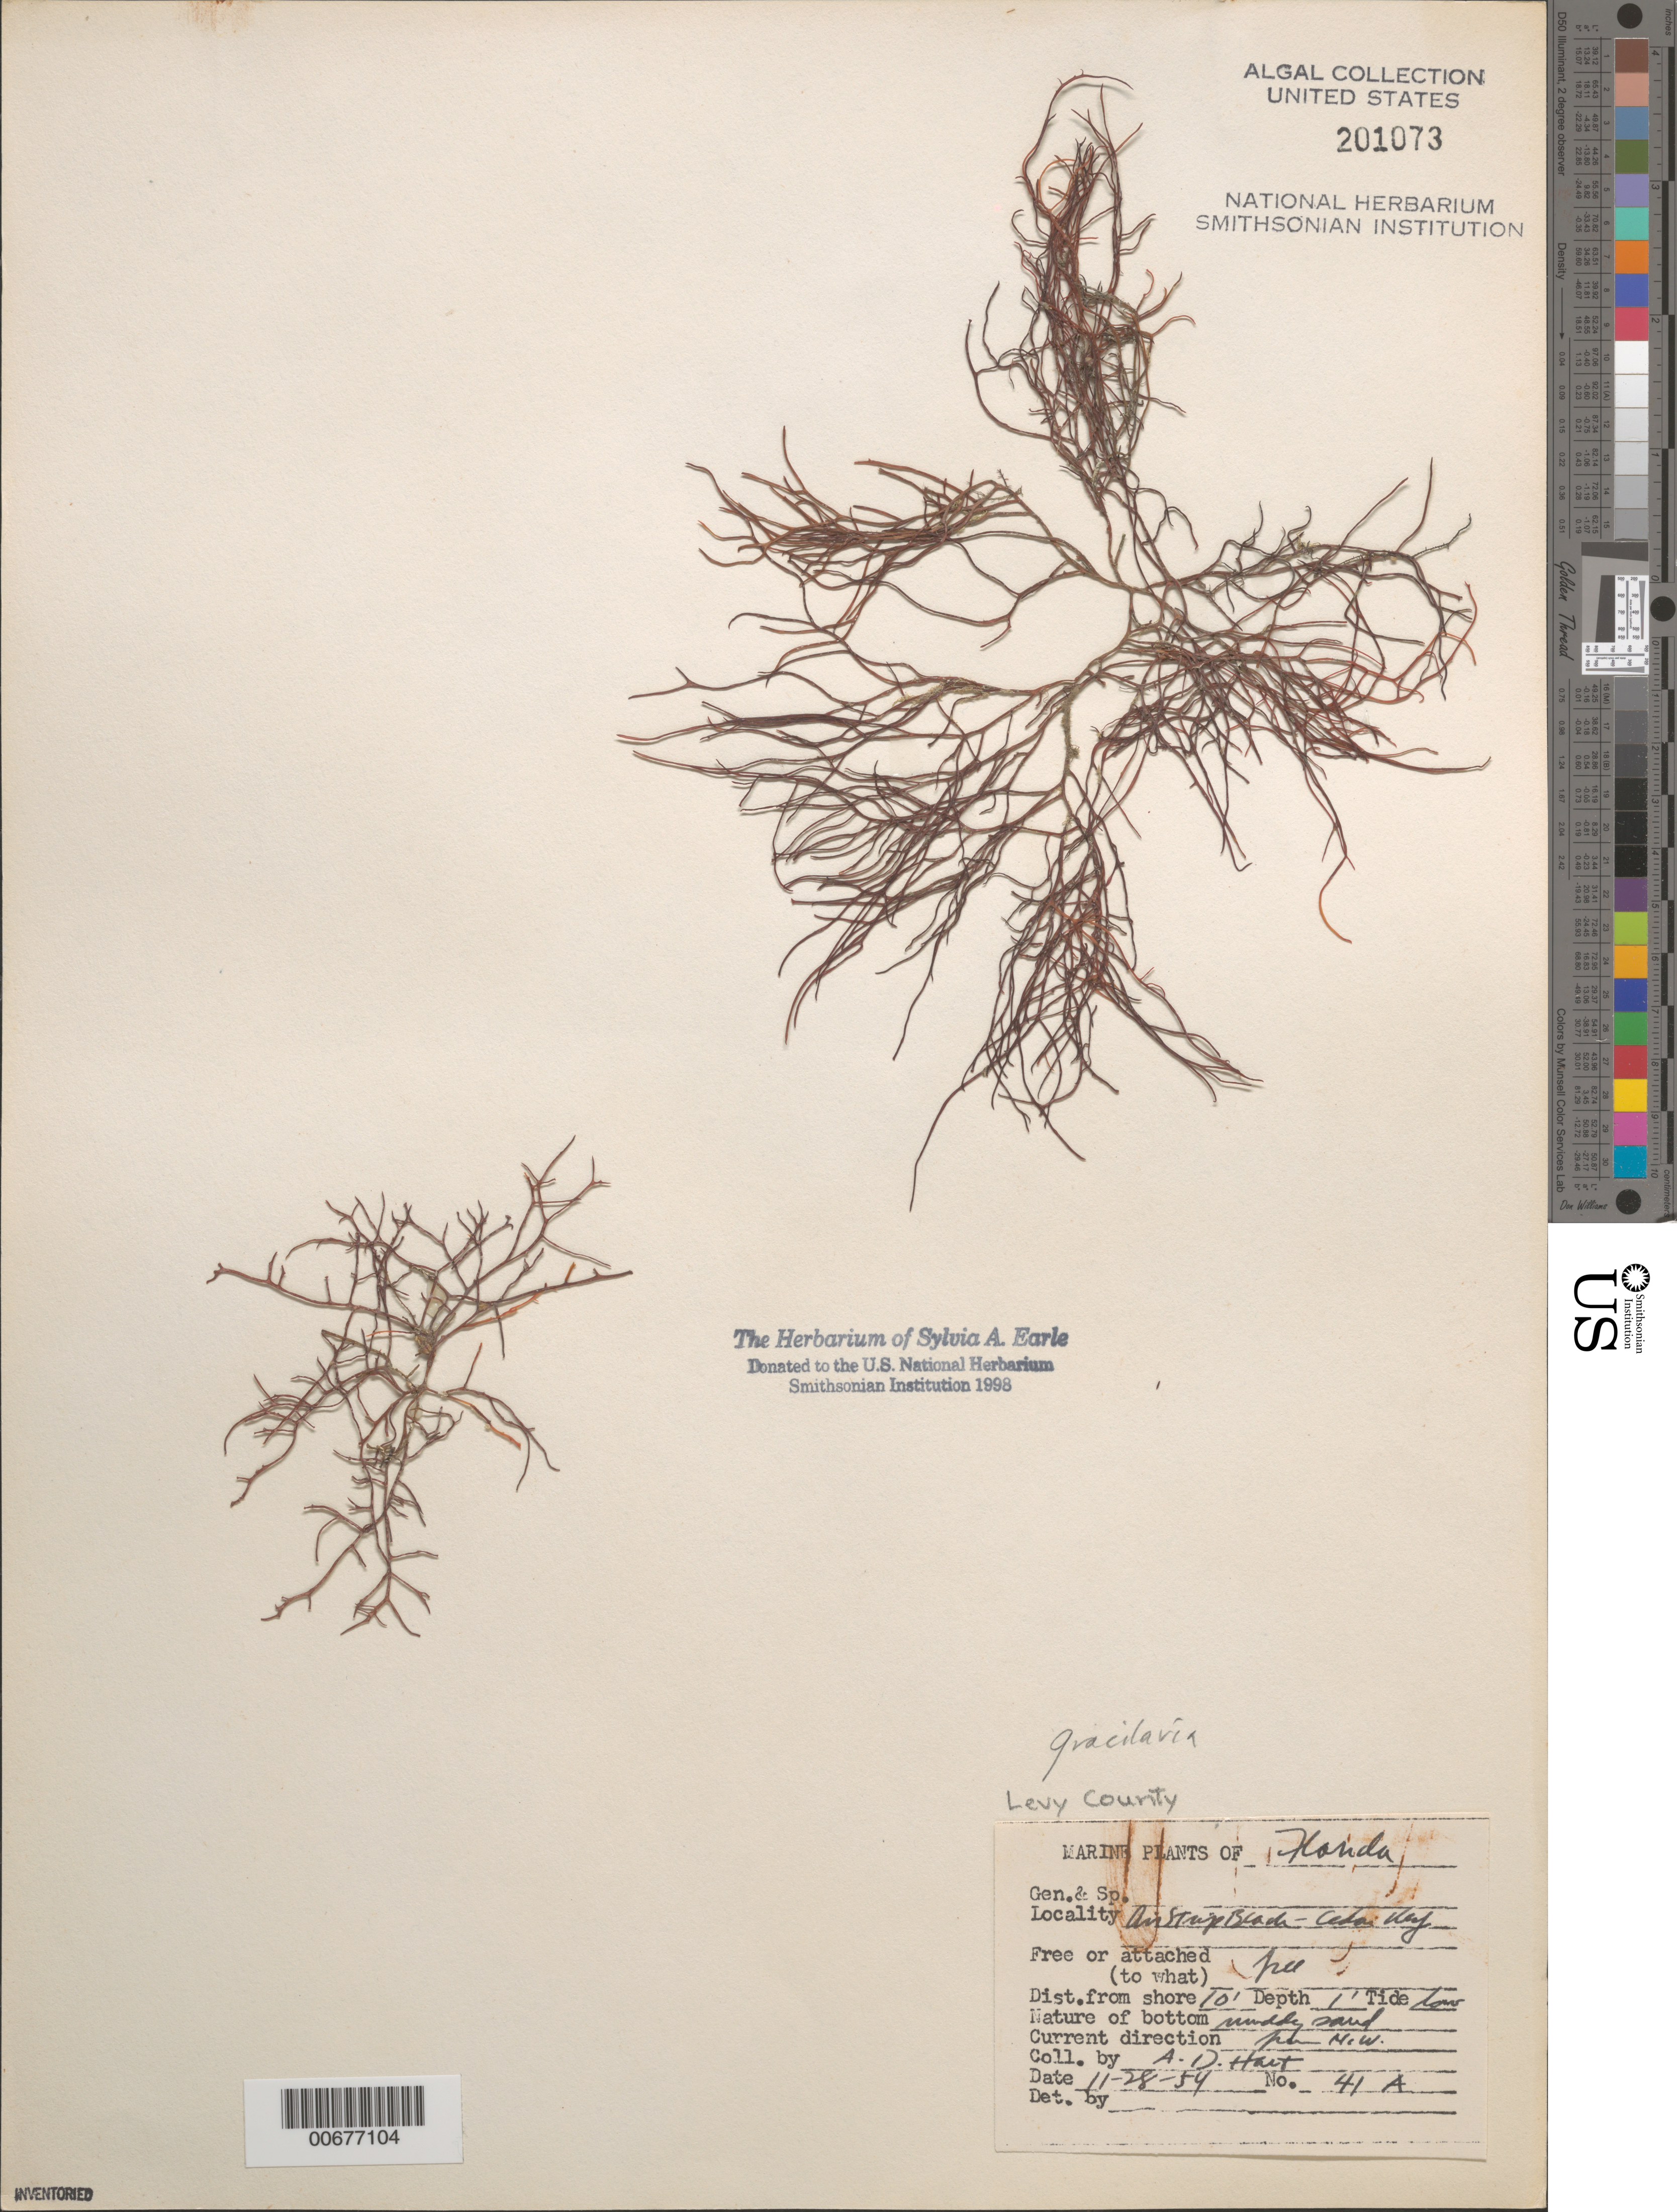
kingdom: Plantae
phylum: Rhodophyta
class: Florideophyceae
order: Gracilariales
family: Gracilariaceae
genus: Gracilaria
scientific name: Gracilaria sp.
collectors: A. D. Hart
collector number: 41A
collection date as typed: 28 Nov 1954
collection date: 1954-11-28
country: United States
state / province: Florida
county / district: Levy County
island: Way Key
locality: Air Strip Point, Cedar Key (town)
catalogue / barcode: US 201073